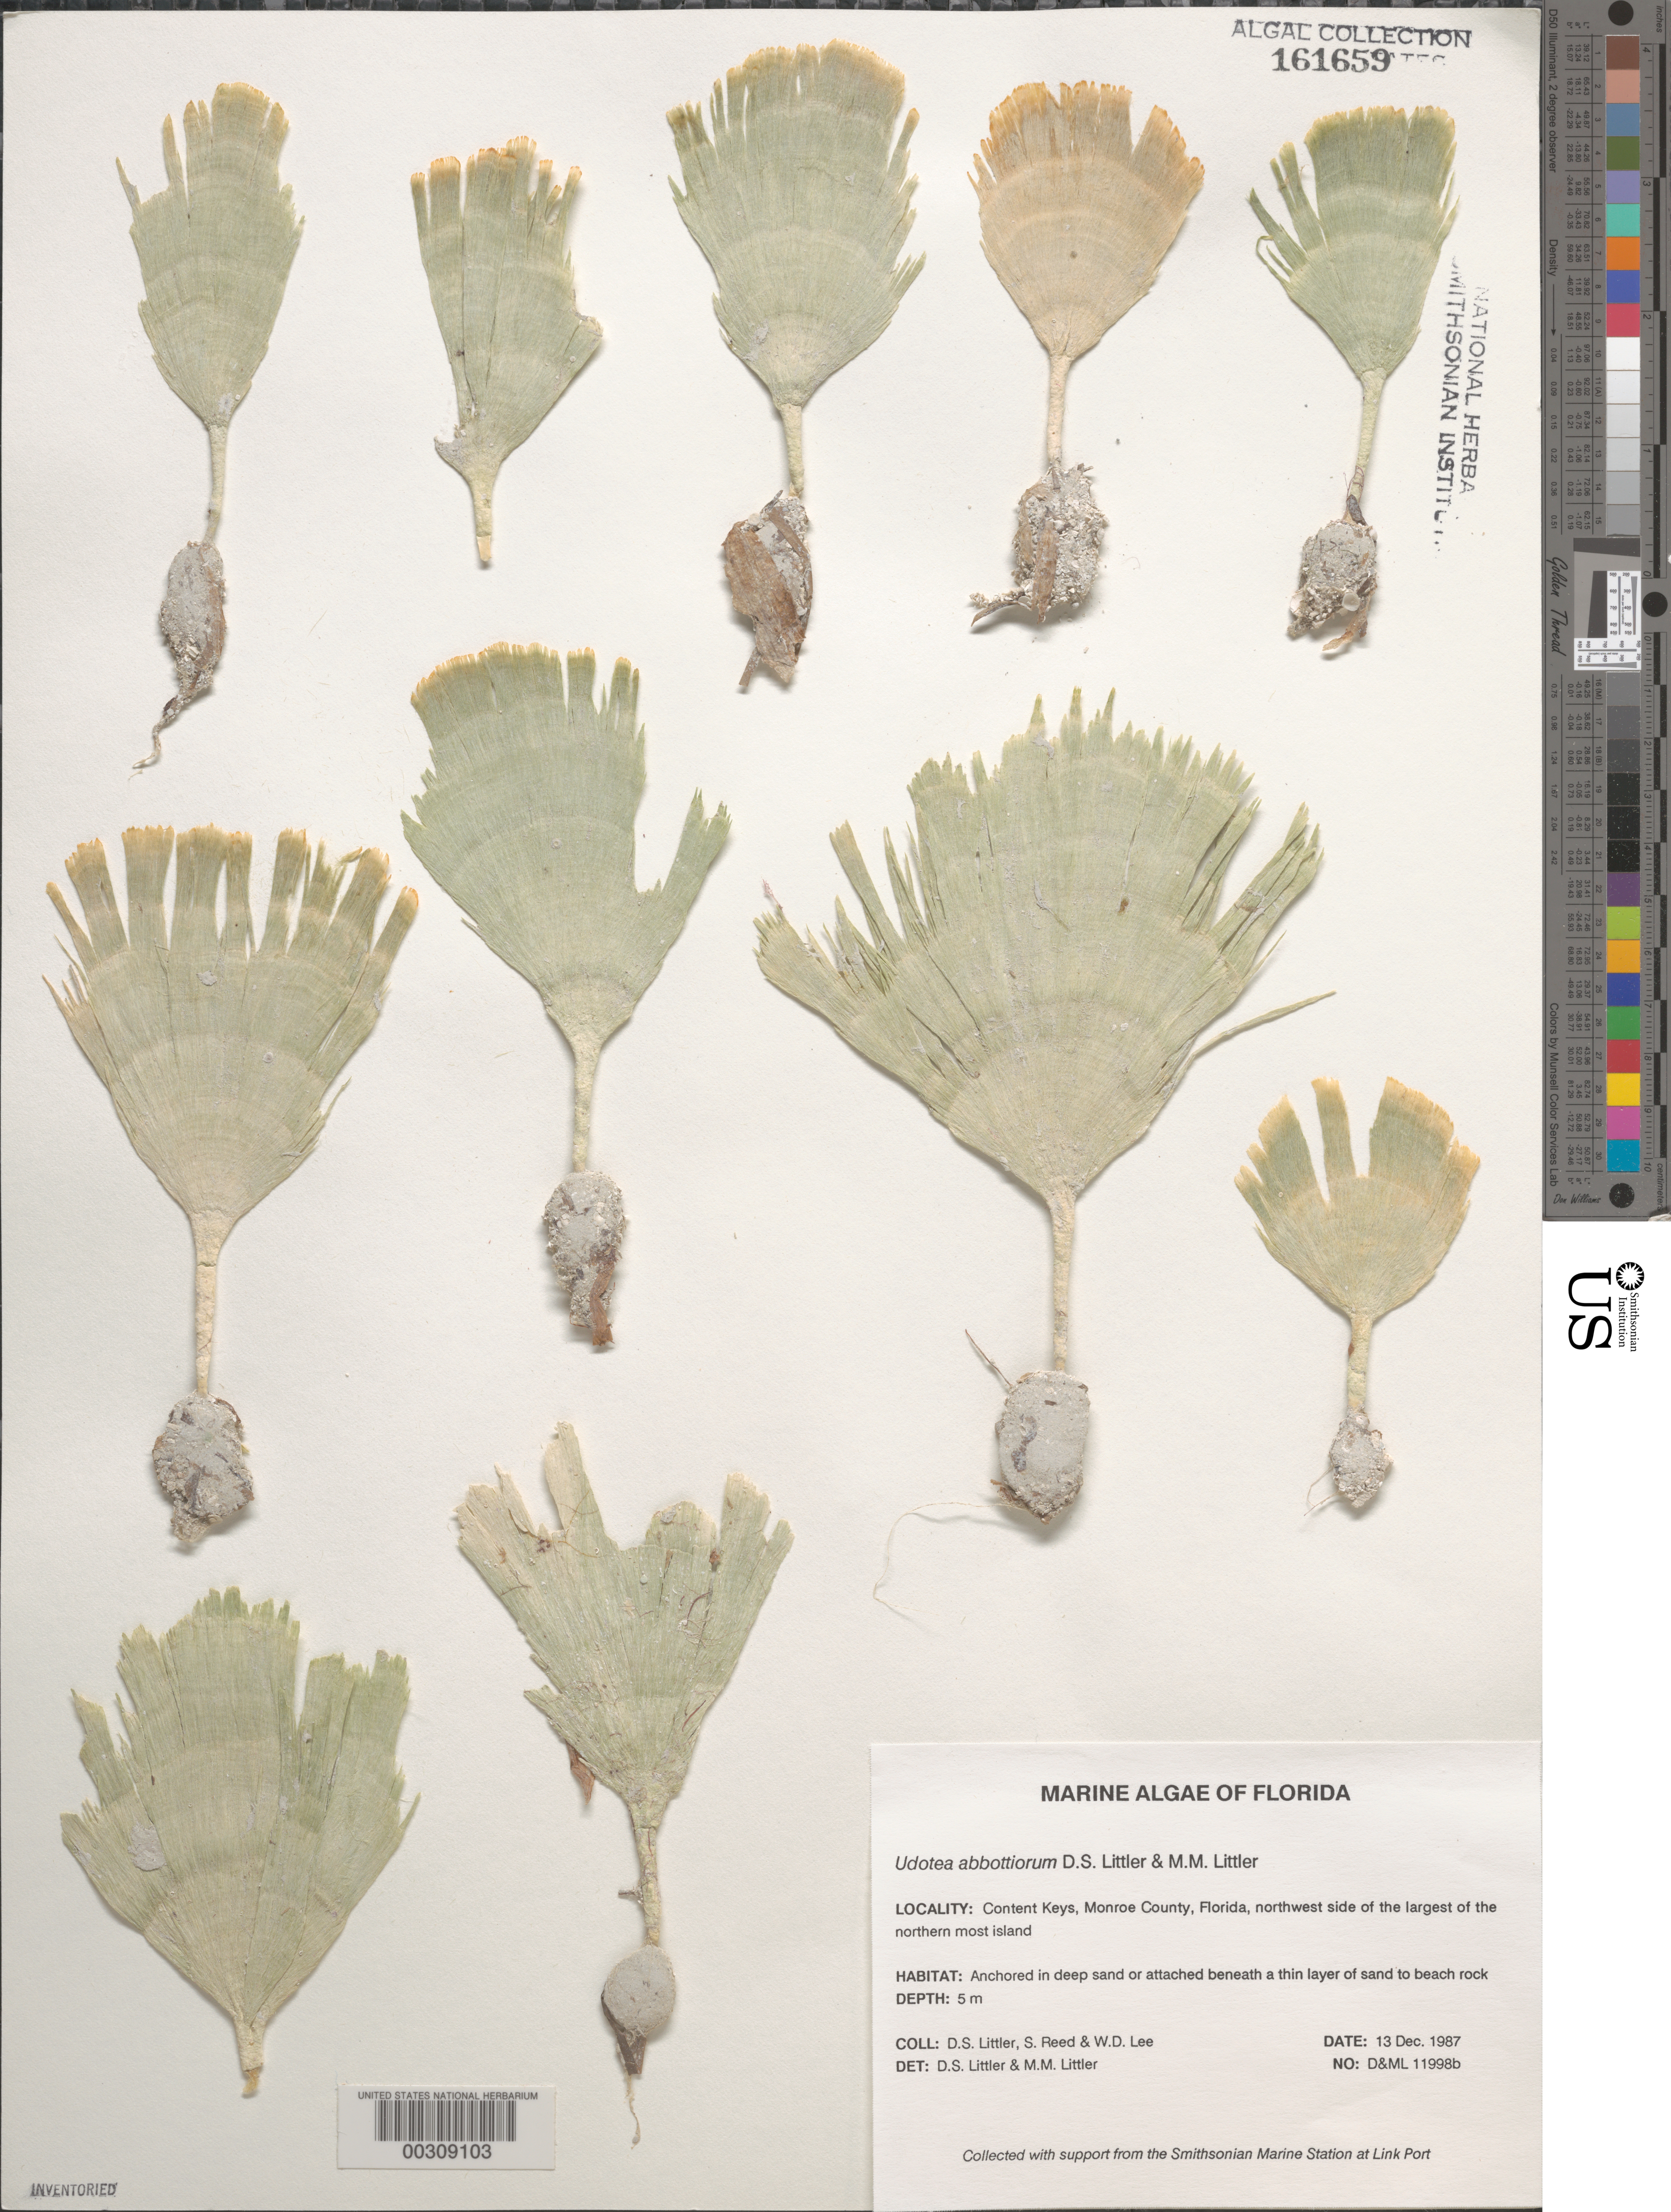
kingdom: Plantae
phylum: Chlorophyta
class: Ulvophyceae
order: Bryopsidales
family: Udoteaceae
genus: Udotea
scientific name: Udotea abbottiorum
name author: D.S. Littler & Littler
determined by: Littler, D. S.; Littler, M. M.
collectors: D. S. Littler, S. Reed & W. Lee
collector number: D&ML 11998b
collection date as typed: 13 Dec 1987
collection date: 1987-12-13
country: United States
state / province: Florida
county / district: Monroe County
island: Content Keys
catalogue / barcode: US 161659